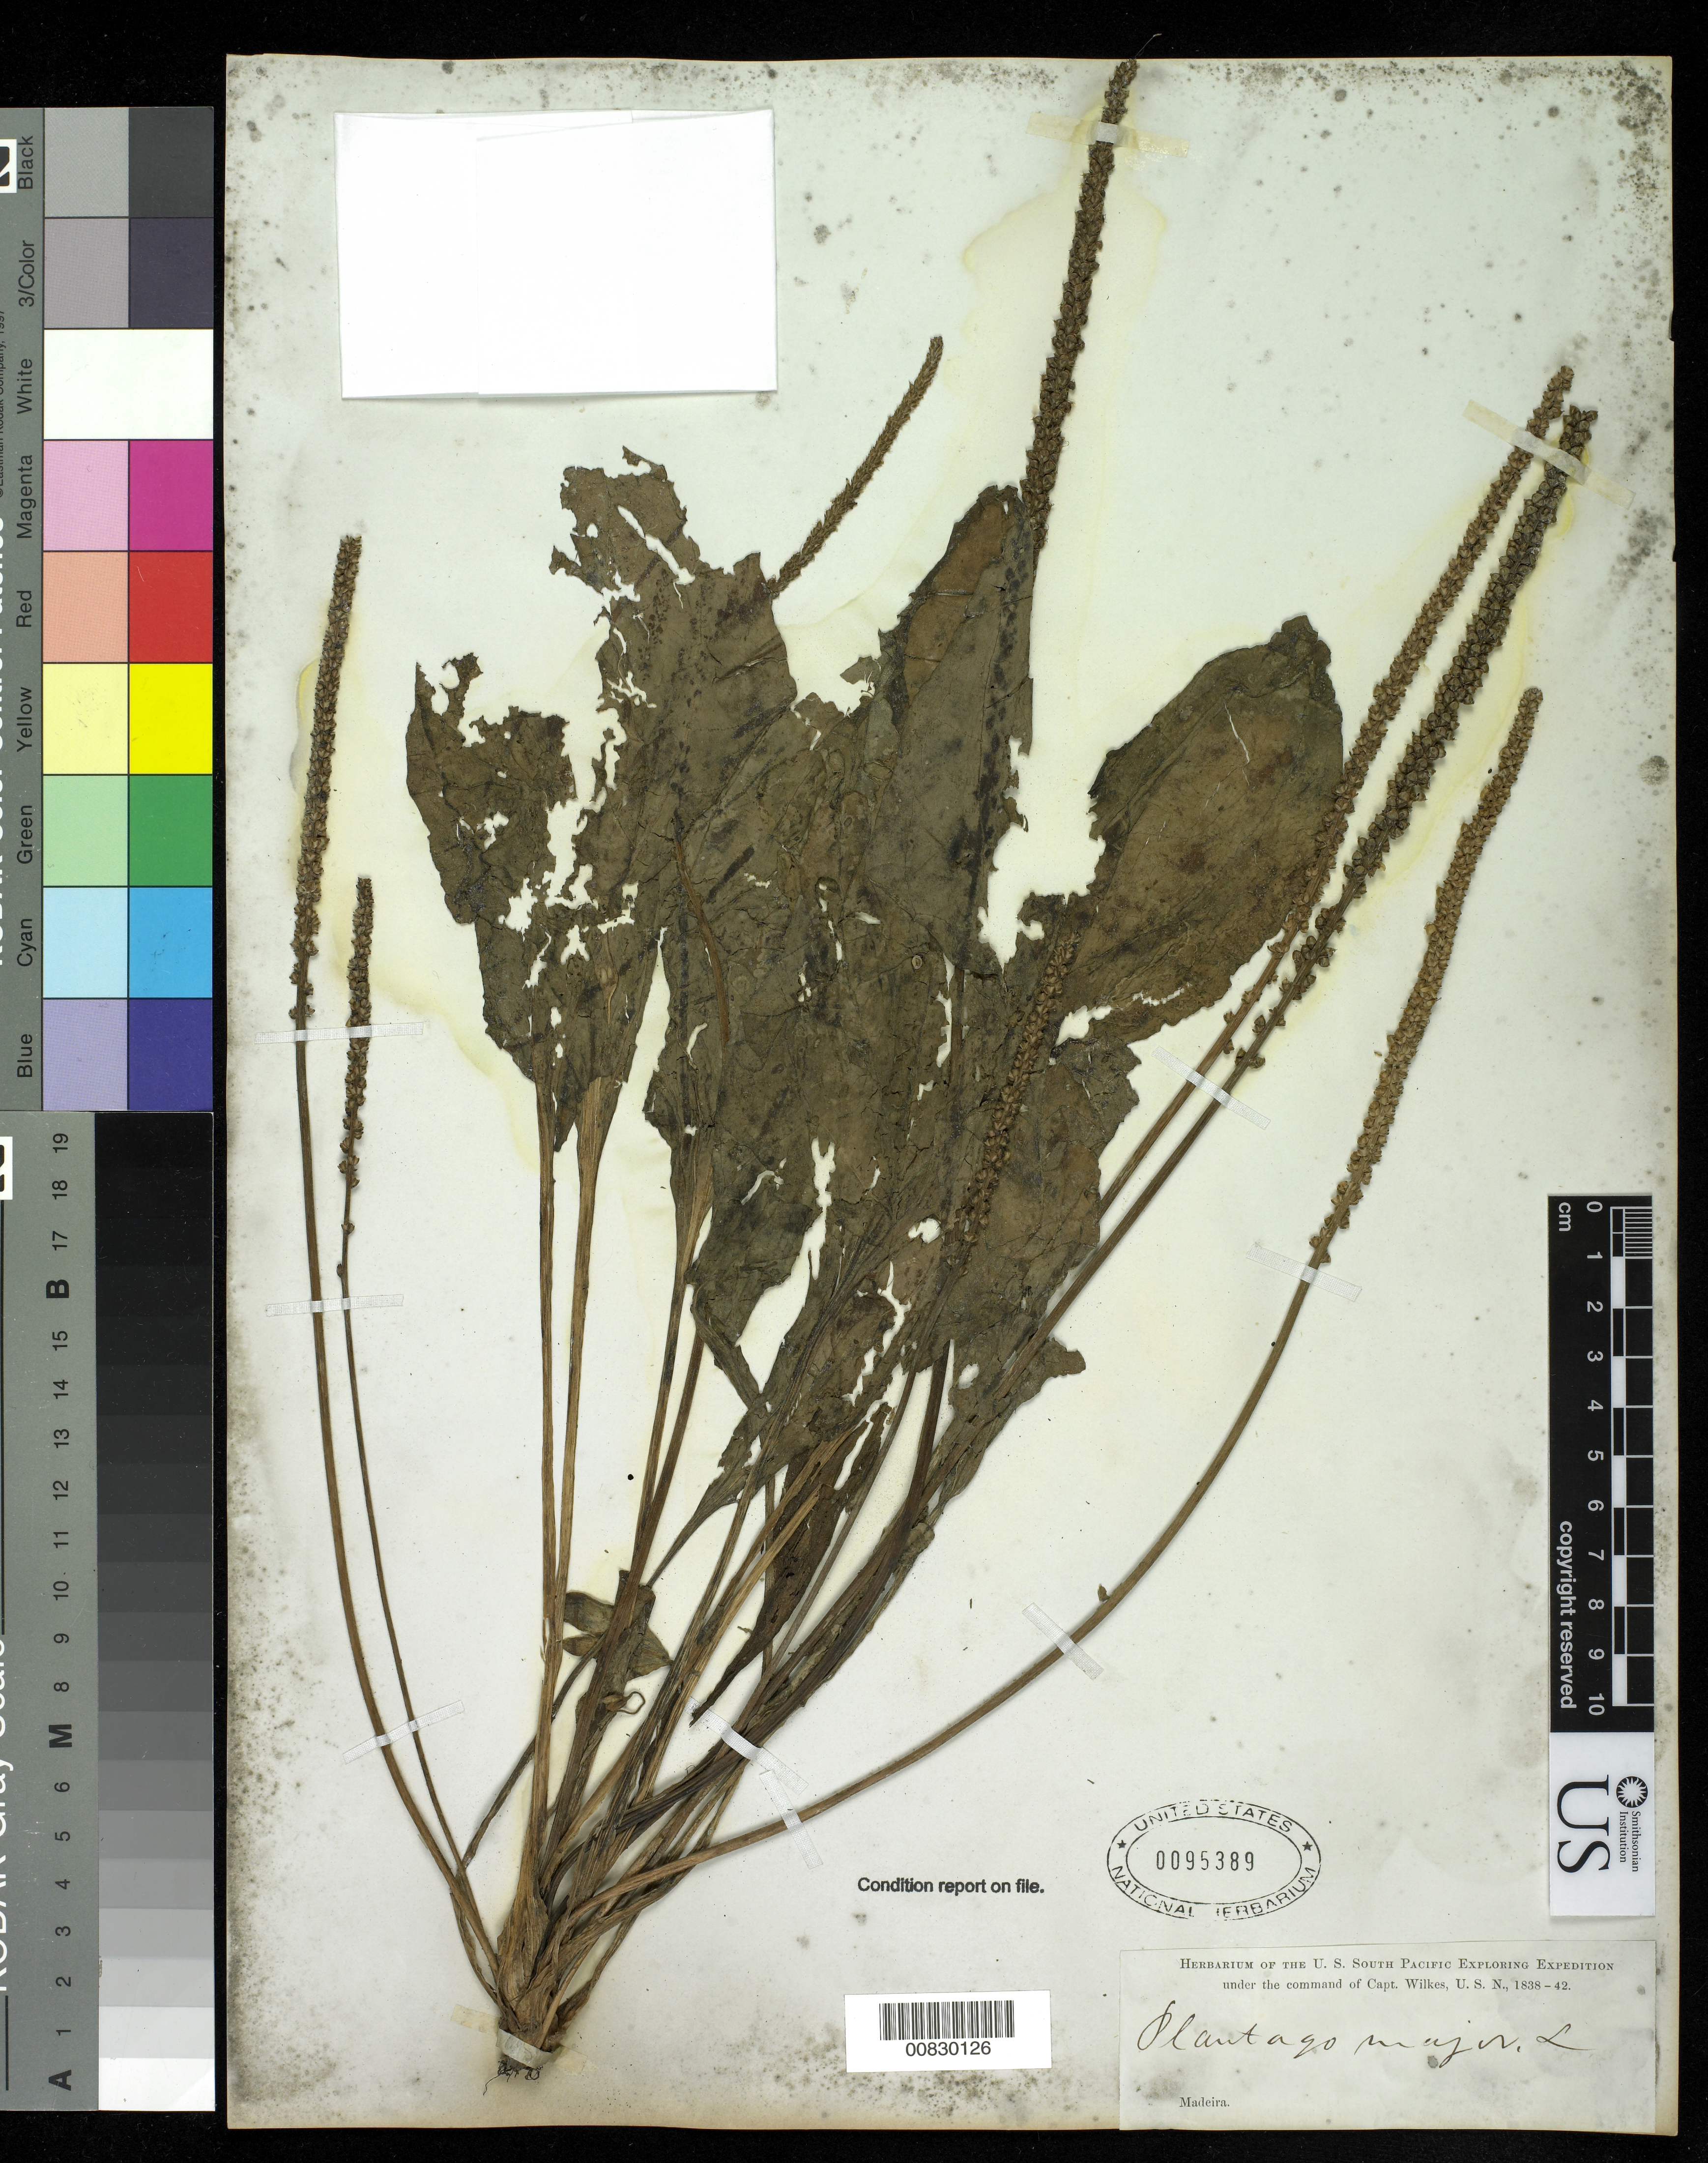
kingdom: Plantae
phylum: Tracheophyta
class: Magnoliopsida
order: Lamiales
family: Plantaginaceae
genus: Plantago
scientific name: Plantago major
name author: L.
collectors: Wilkes Explor. Exped.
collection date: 1838/1842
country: Portugal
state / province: Madeira (Aut. Reg.)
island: Madeira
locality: Funchal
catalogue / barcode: US 95389